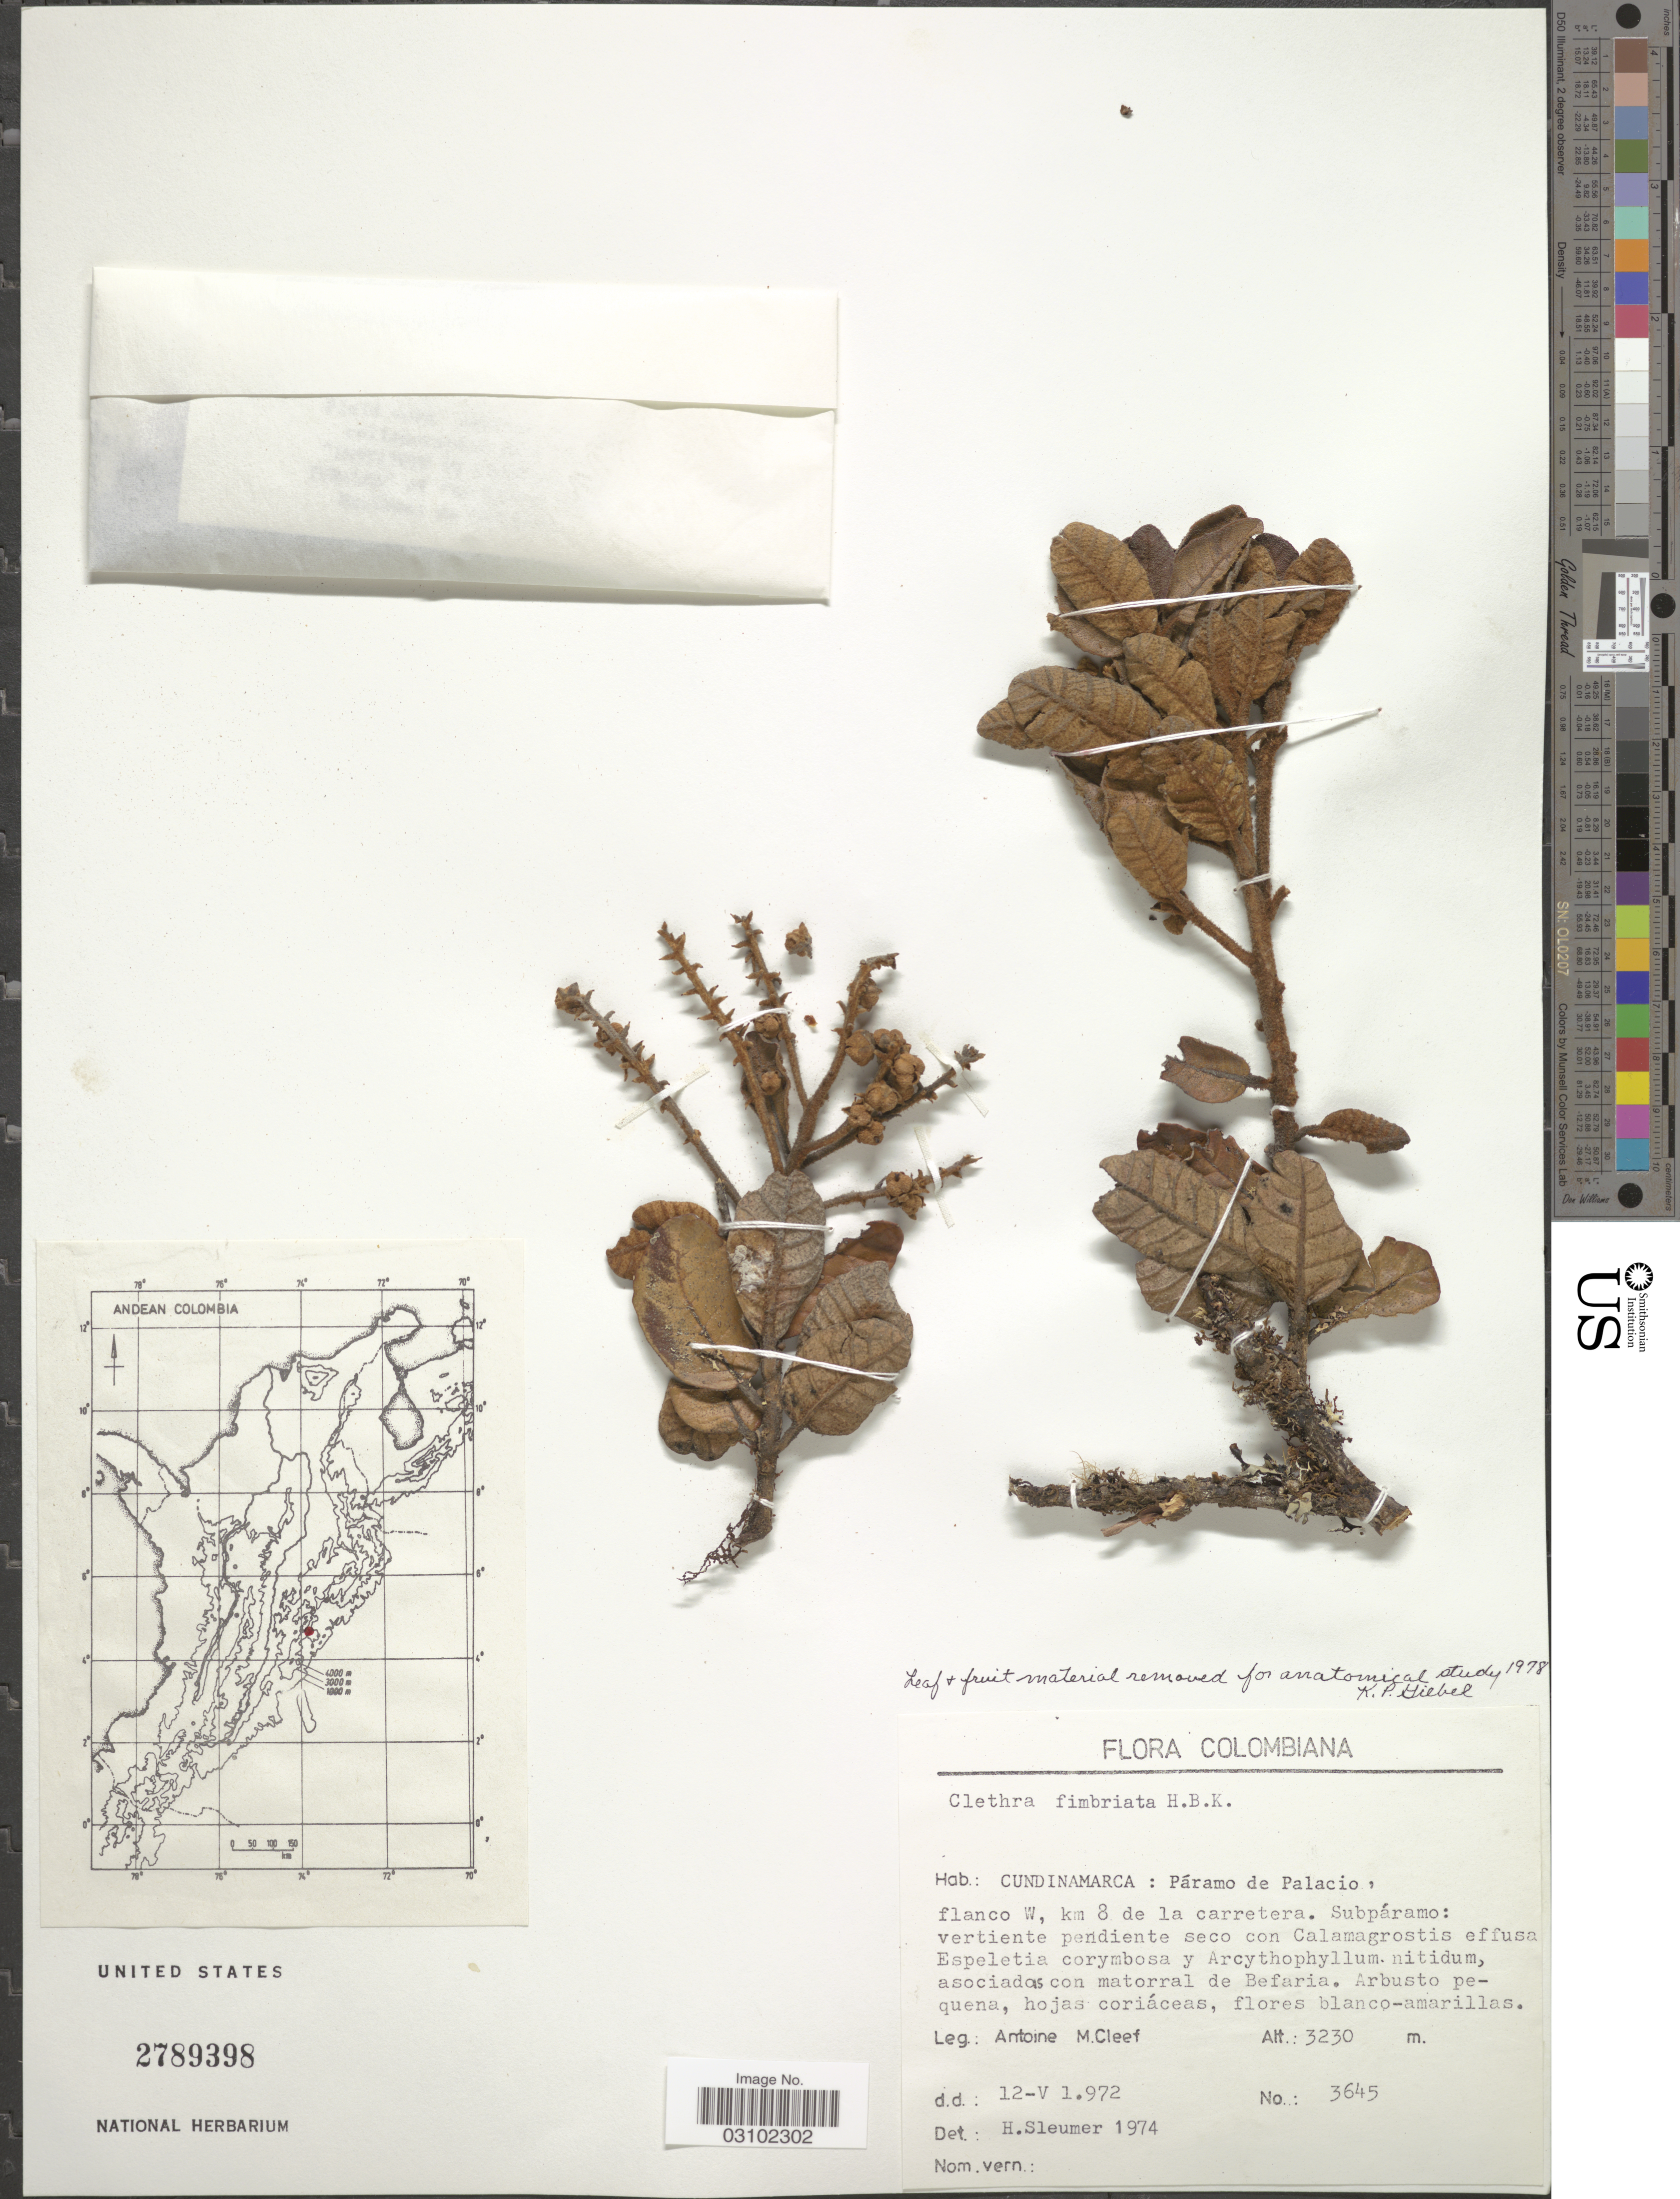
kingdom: Plantae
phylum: Tracheophyta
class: Magnoliopsida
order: Ericales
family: Clethraceae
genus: Clethra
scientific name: Clethra fimbriata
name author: Kunth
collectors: A. M. Cleef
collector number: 3645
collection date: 1972-05-12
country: Colombia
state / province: Cundinamarca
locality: Páramo de Palacio, flanco W, km 8 de la carretera.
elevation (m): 3230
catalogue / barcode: US 2789398